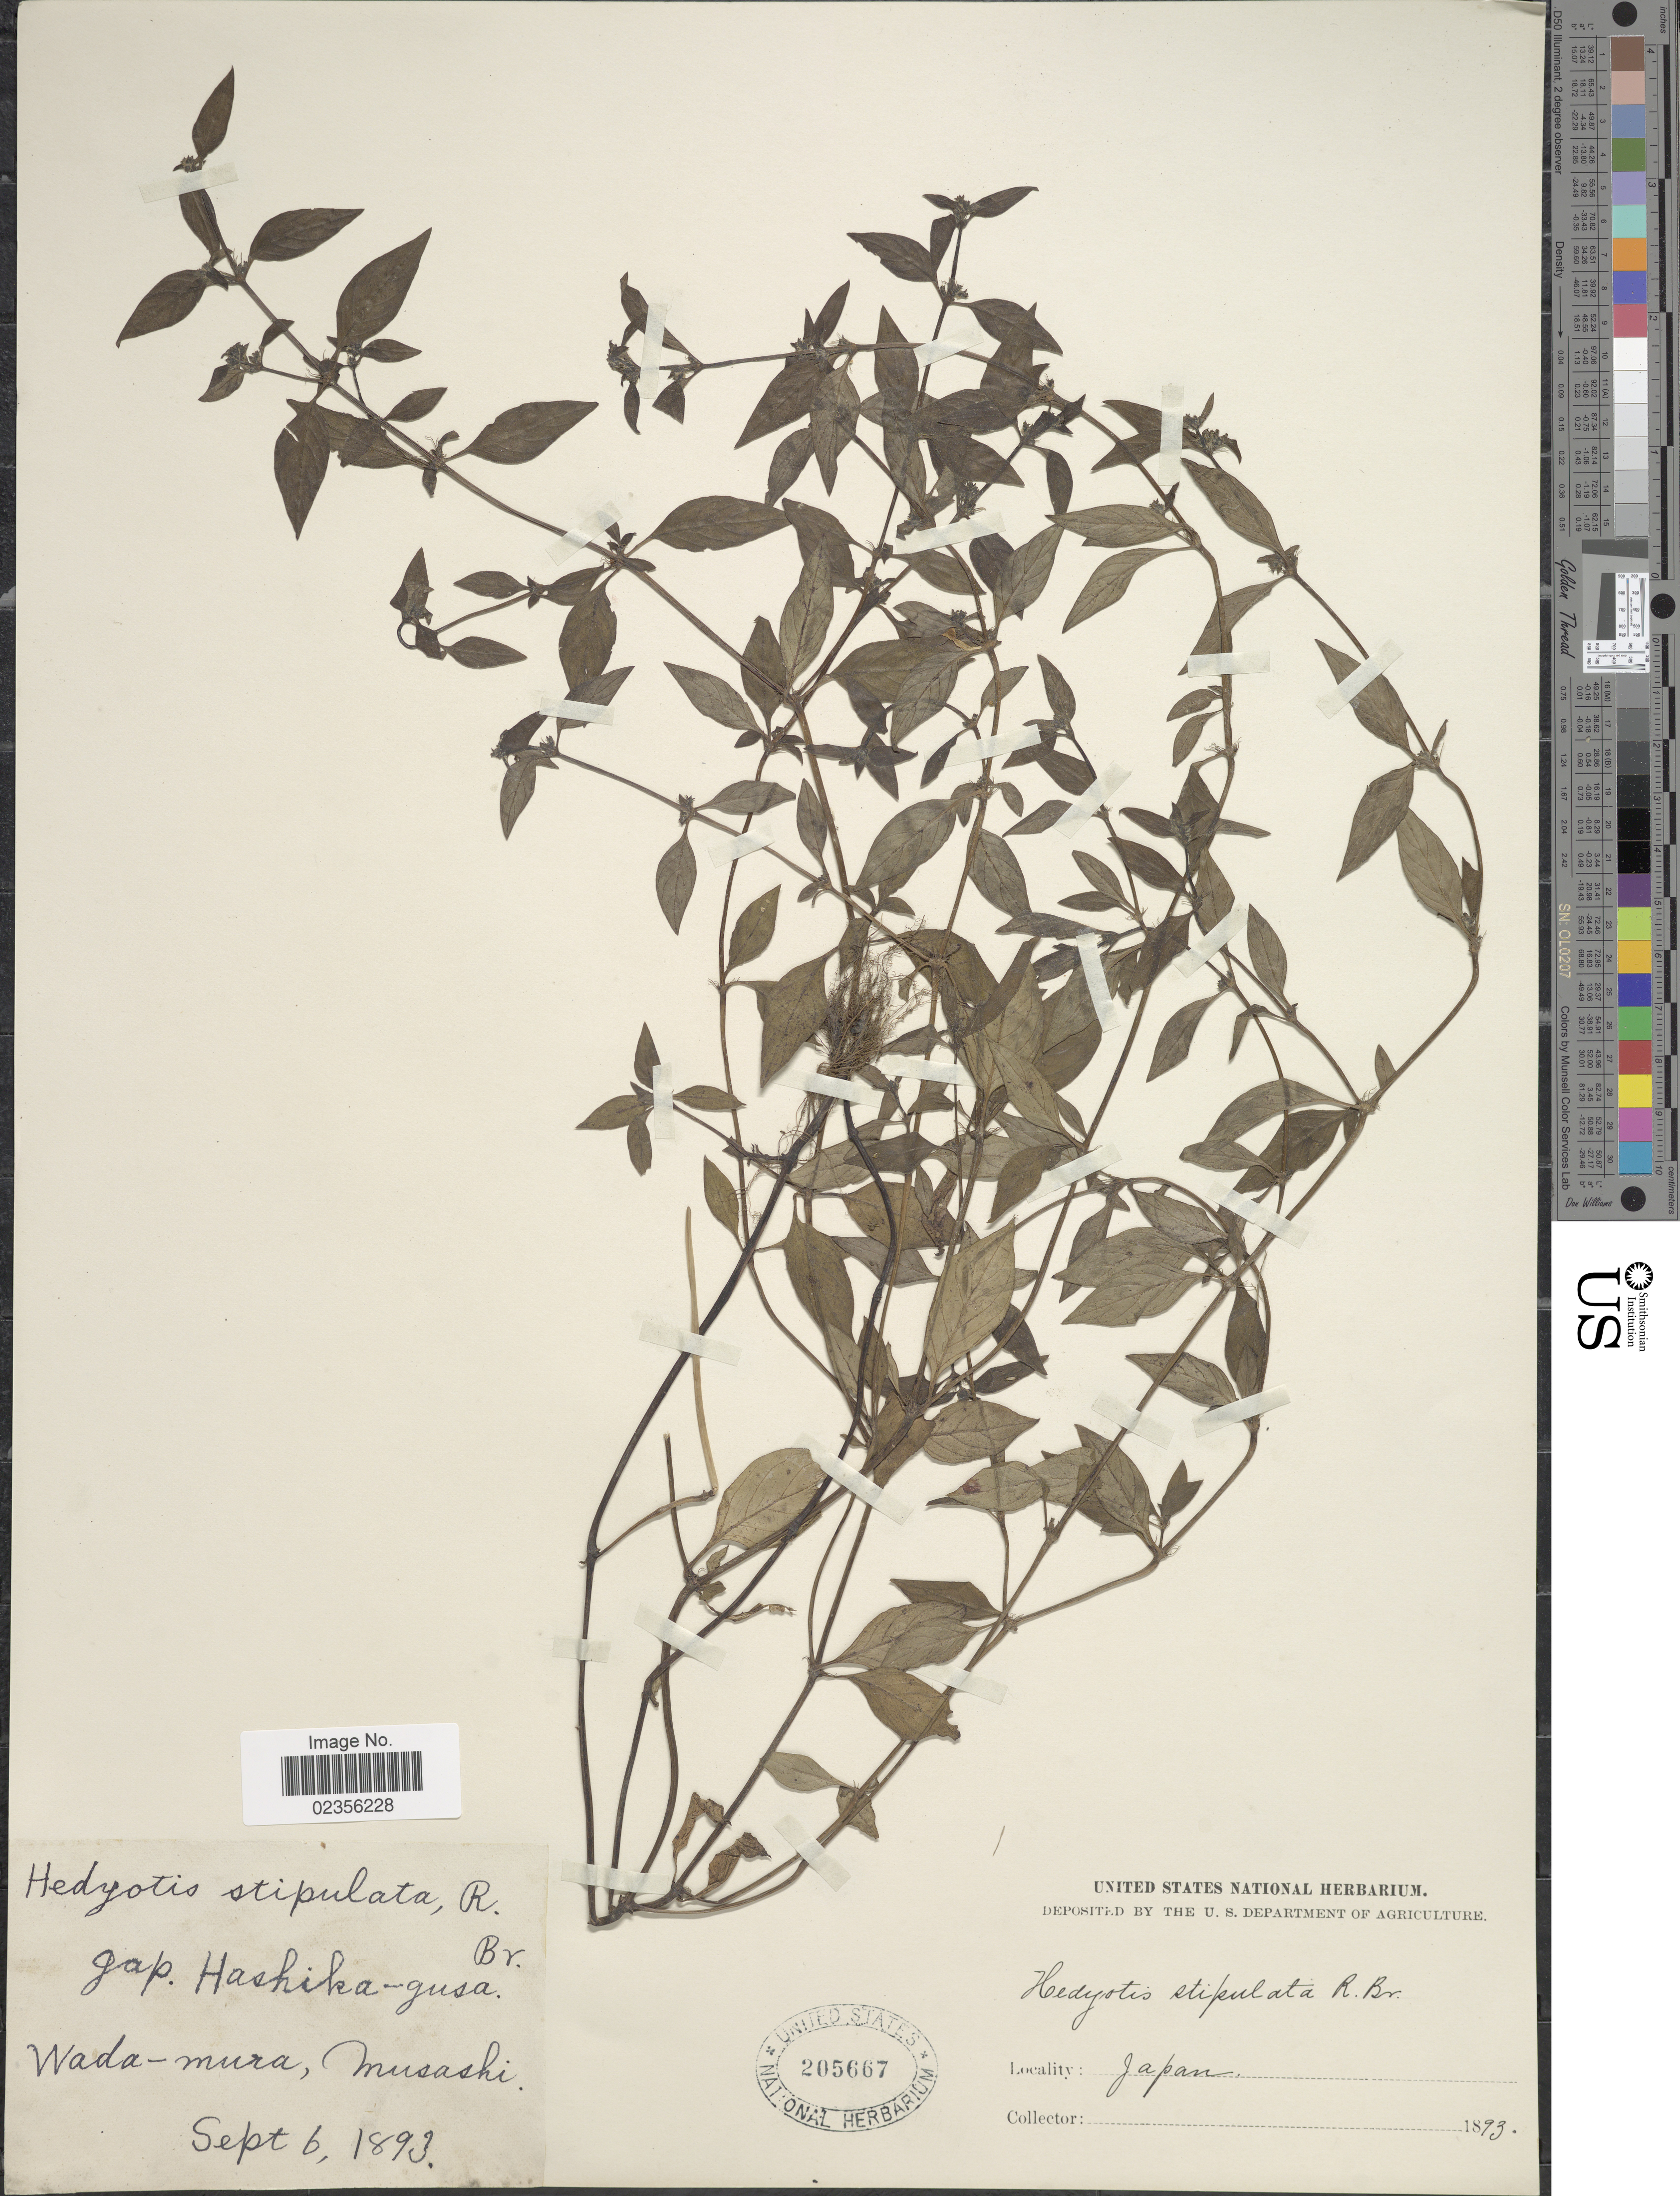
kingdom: Plantae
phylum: Tracheophyta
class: Magnoliopsida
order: Gentianales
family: Rubiaceae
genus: Hedyotis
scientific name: Hedyotis stipulata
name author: R. Br. ex Hook. f.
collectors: ex herb. U. S. Department of Agriculture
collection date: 1893-09-06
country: Japan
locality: Wada-mura, Musashi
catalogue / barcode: US 205667